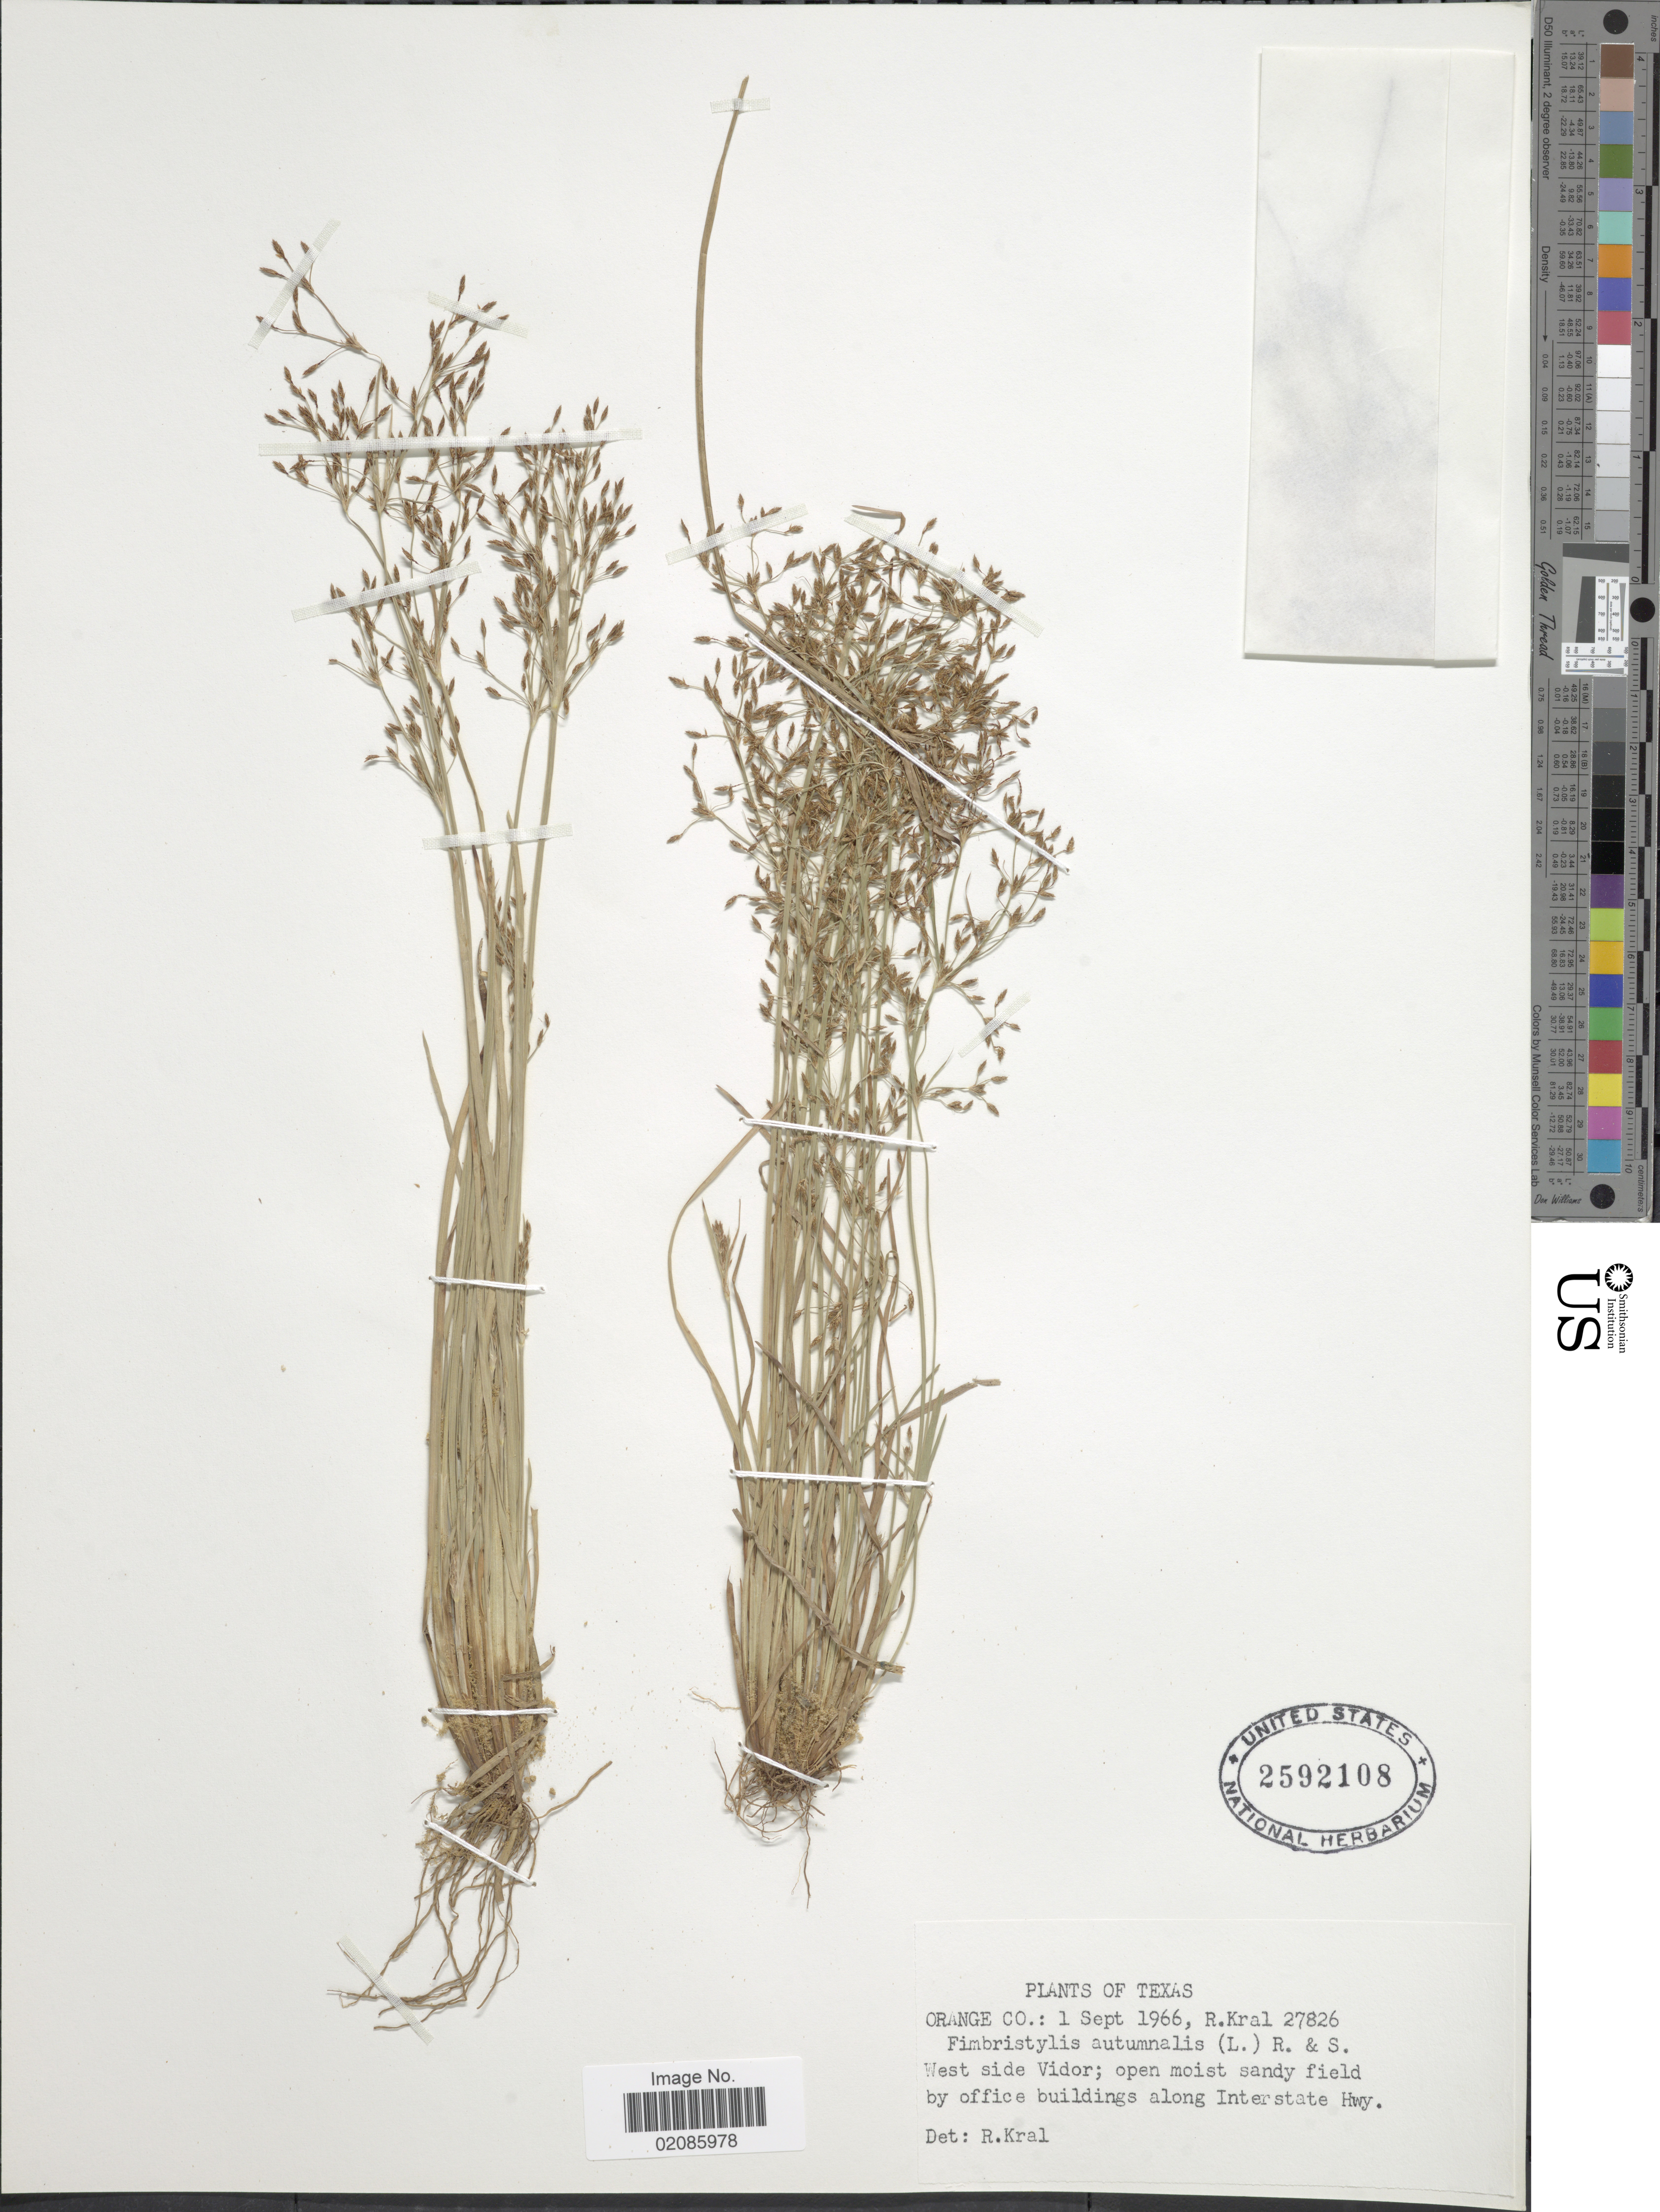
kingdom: Plantae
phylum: Tracheophyta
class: Liliopsida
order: Poales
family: Cyperaceae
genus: Fimbristylis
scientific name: Fimbristylis autumnalis (L.) Roem. & Schult.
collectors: R. Kral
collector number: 27826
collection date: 1966-09-01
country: United States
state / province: Texas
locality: Orange Co. West side Vidor; open moist sandy field by office buildings along Interstate Hwy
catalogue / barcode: US 2592108